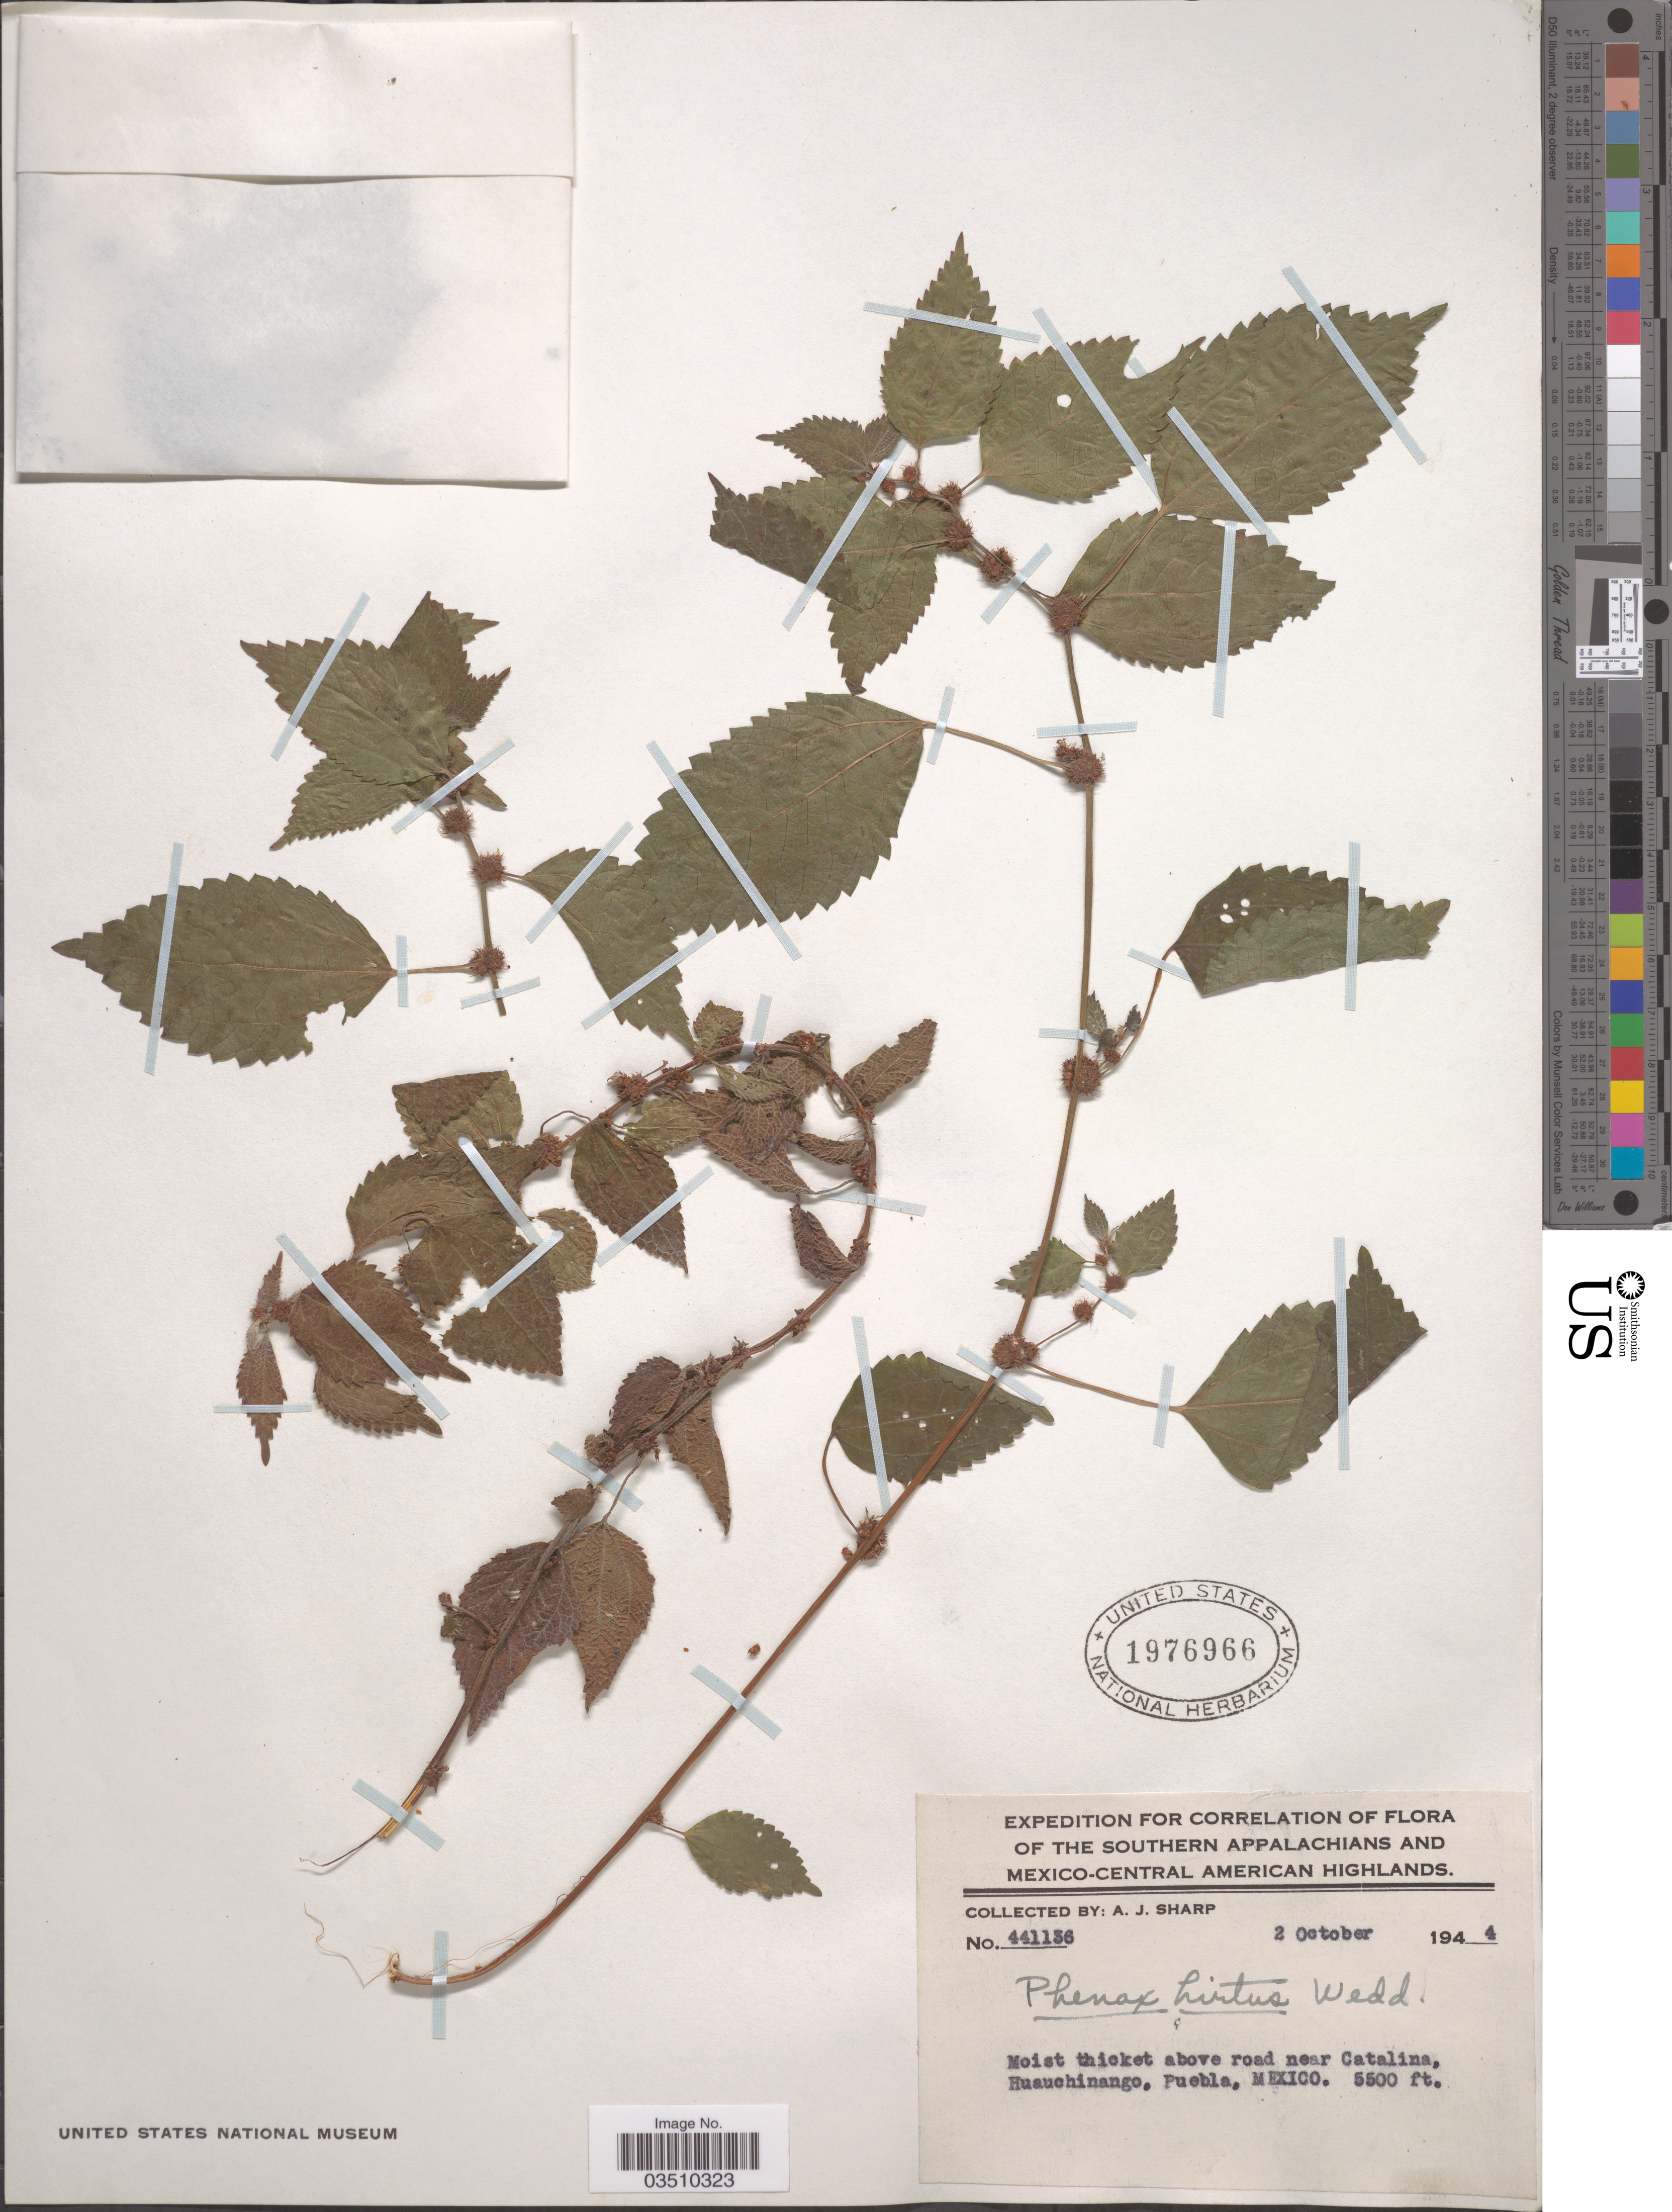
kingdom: Plantae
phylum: Tracheophyta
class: Magnoliopsida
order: Rosales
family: Urticaceae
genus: Phenax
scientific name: Phenax hirtus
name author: (Sw.) Wedd.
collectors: A. J. Sharp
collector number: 441136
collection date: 1944-10-02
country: Mexico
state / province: Puebla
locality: The Southern Appalachians and Mexico-Central American Highlands. Above road near Catalina, Ruauchinango.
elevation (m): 1676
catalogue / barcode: US 1976966